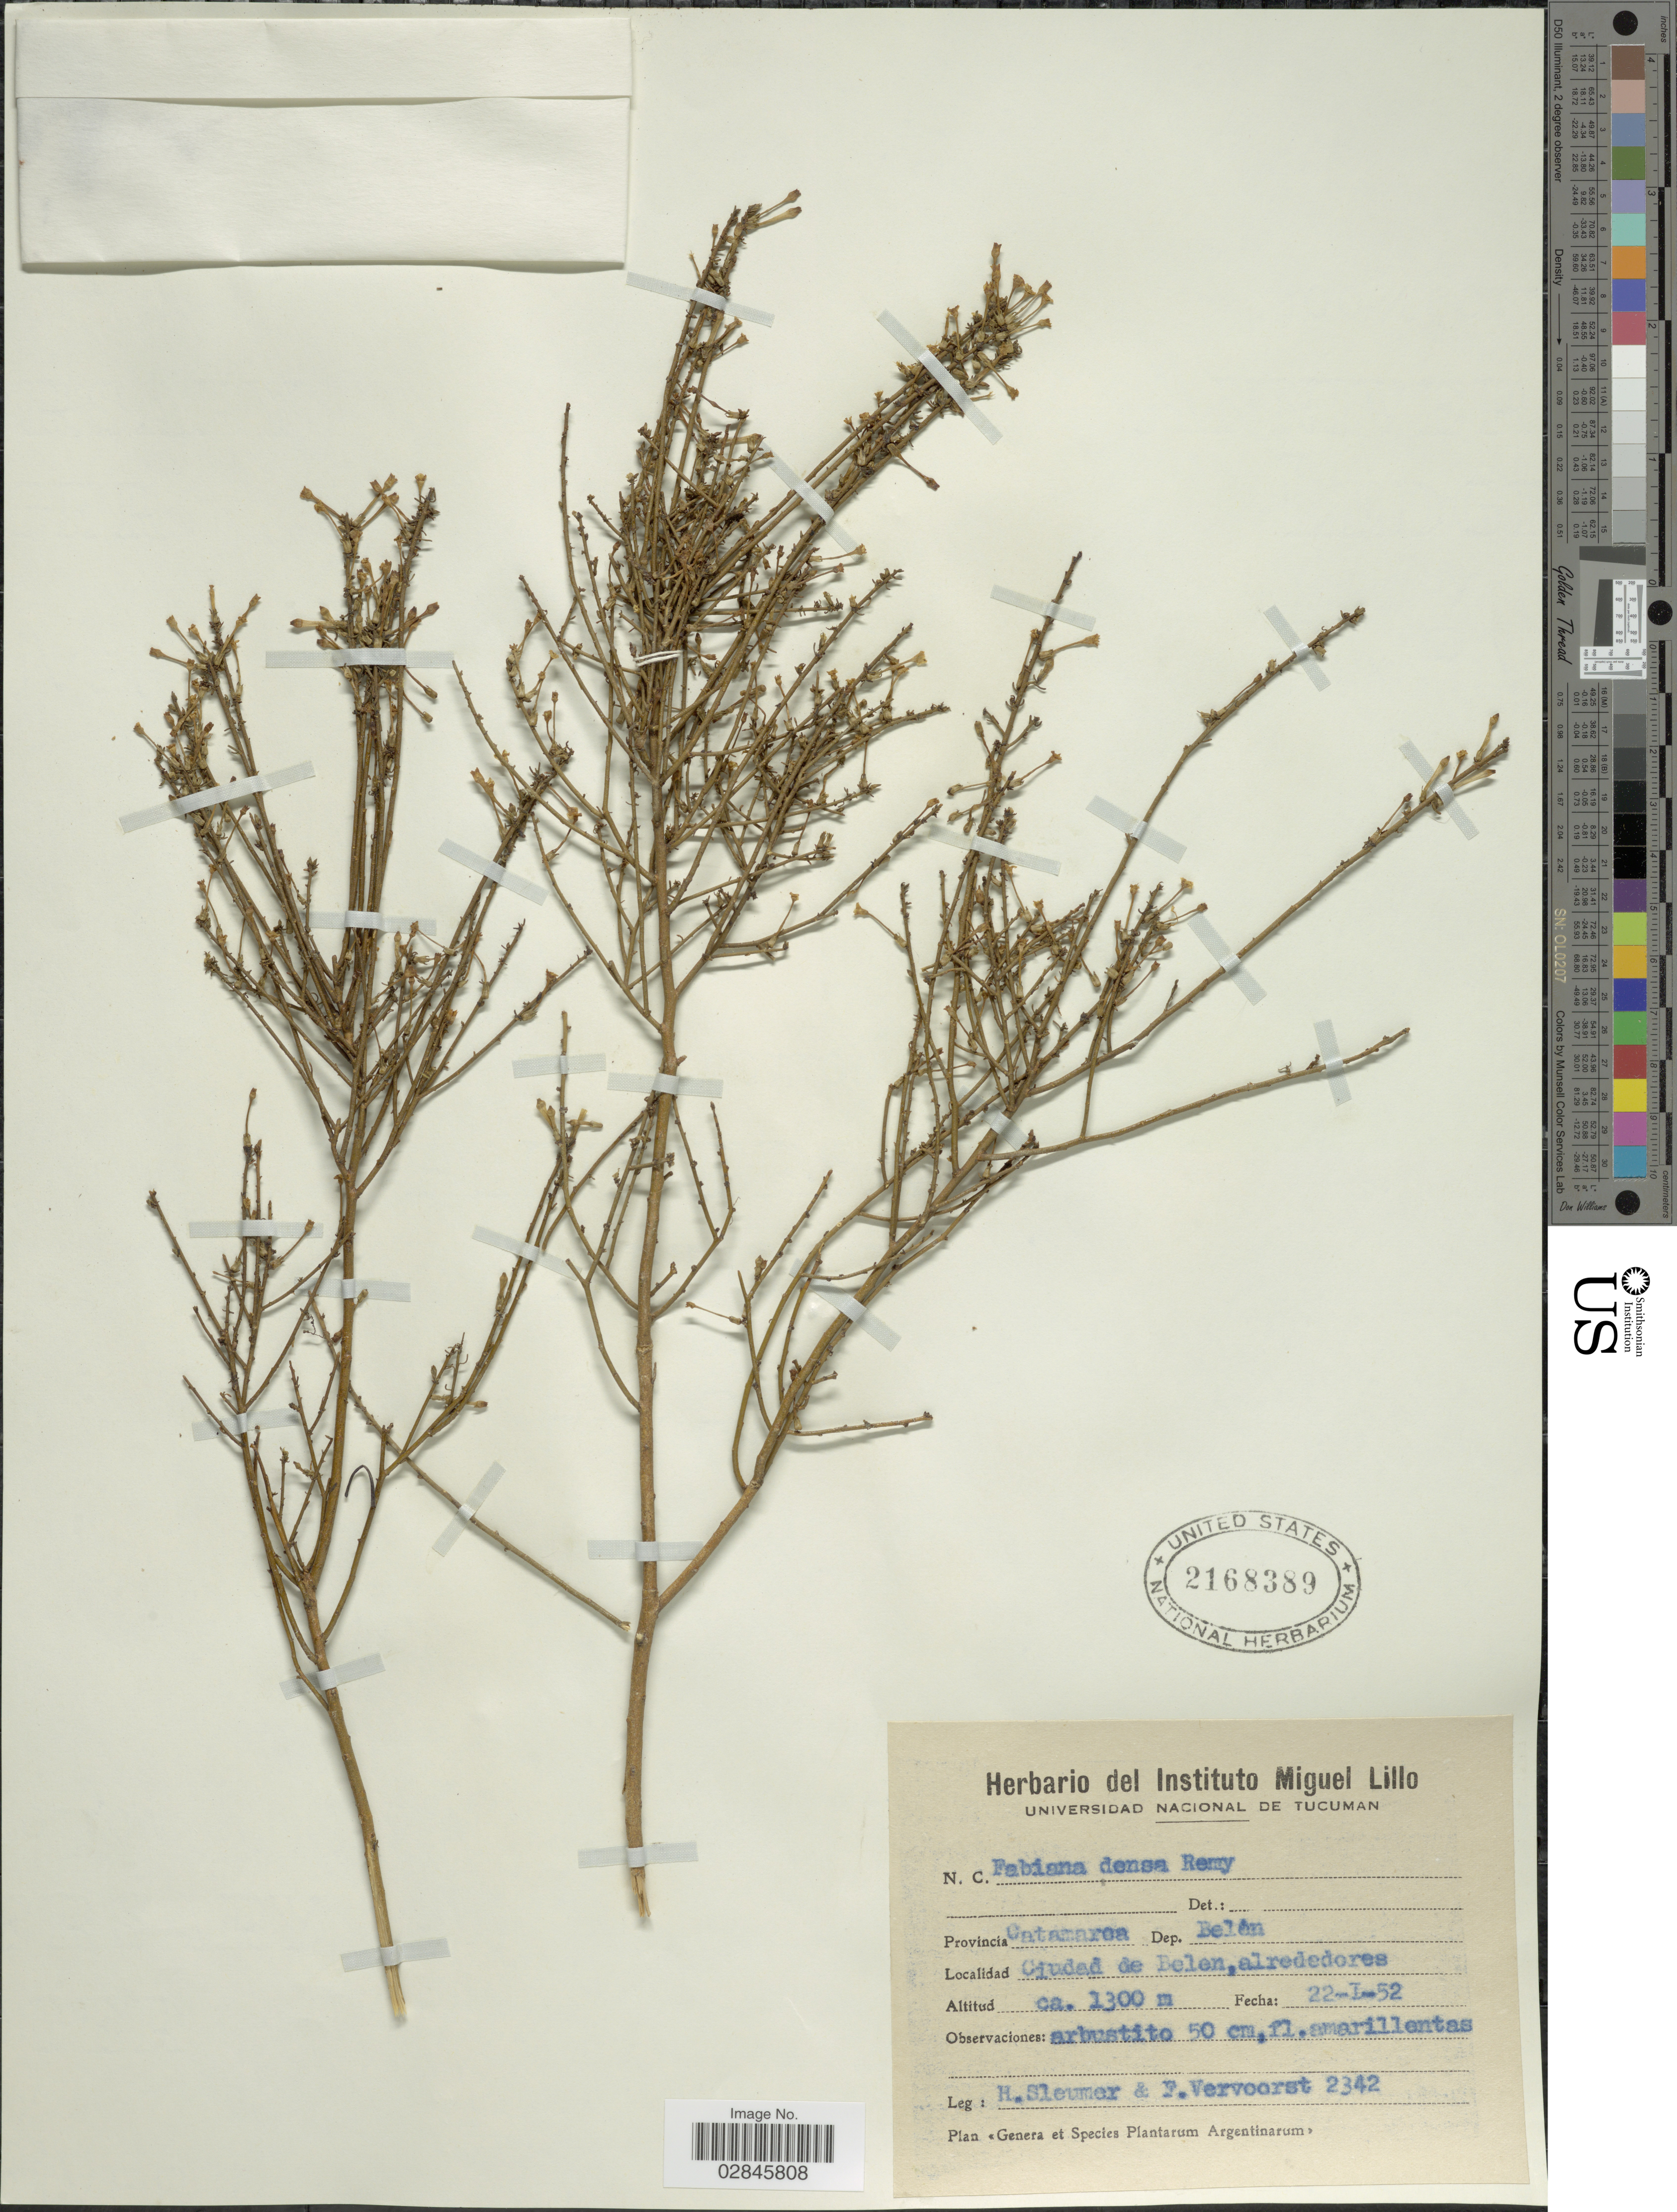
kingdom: Plantae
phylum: Tracheophyta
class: Magnoliopsida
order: Solanales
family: Solanaceae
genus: Fabiana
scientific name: Fabiana densa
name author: Remy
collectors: H. O. Sleumer & F. Vervoorst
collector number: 2342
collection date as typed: Transcribed d/m/y: 22/1/52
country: Argentina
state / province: Catamarca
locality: Dep. Belén. Ciudad de Belen, alrededores.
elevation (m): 1300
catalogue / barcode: US 2168389